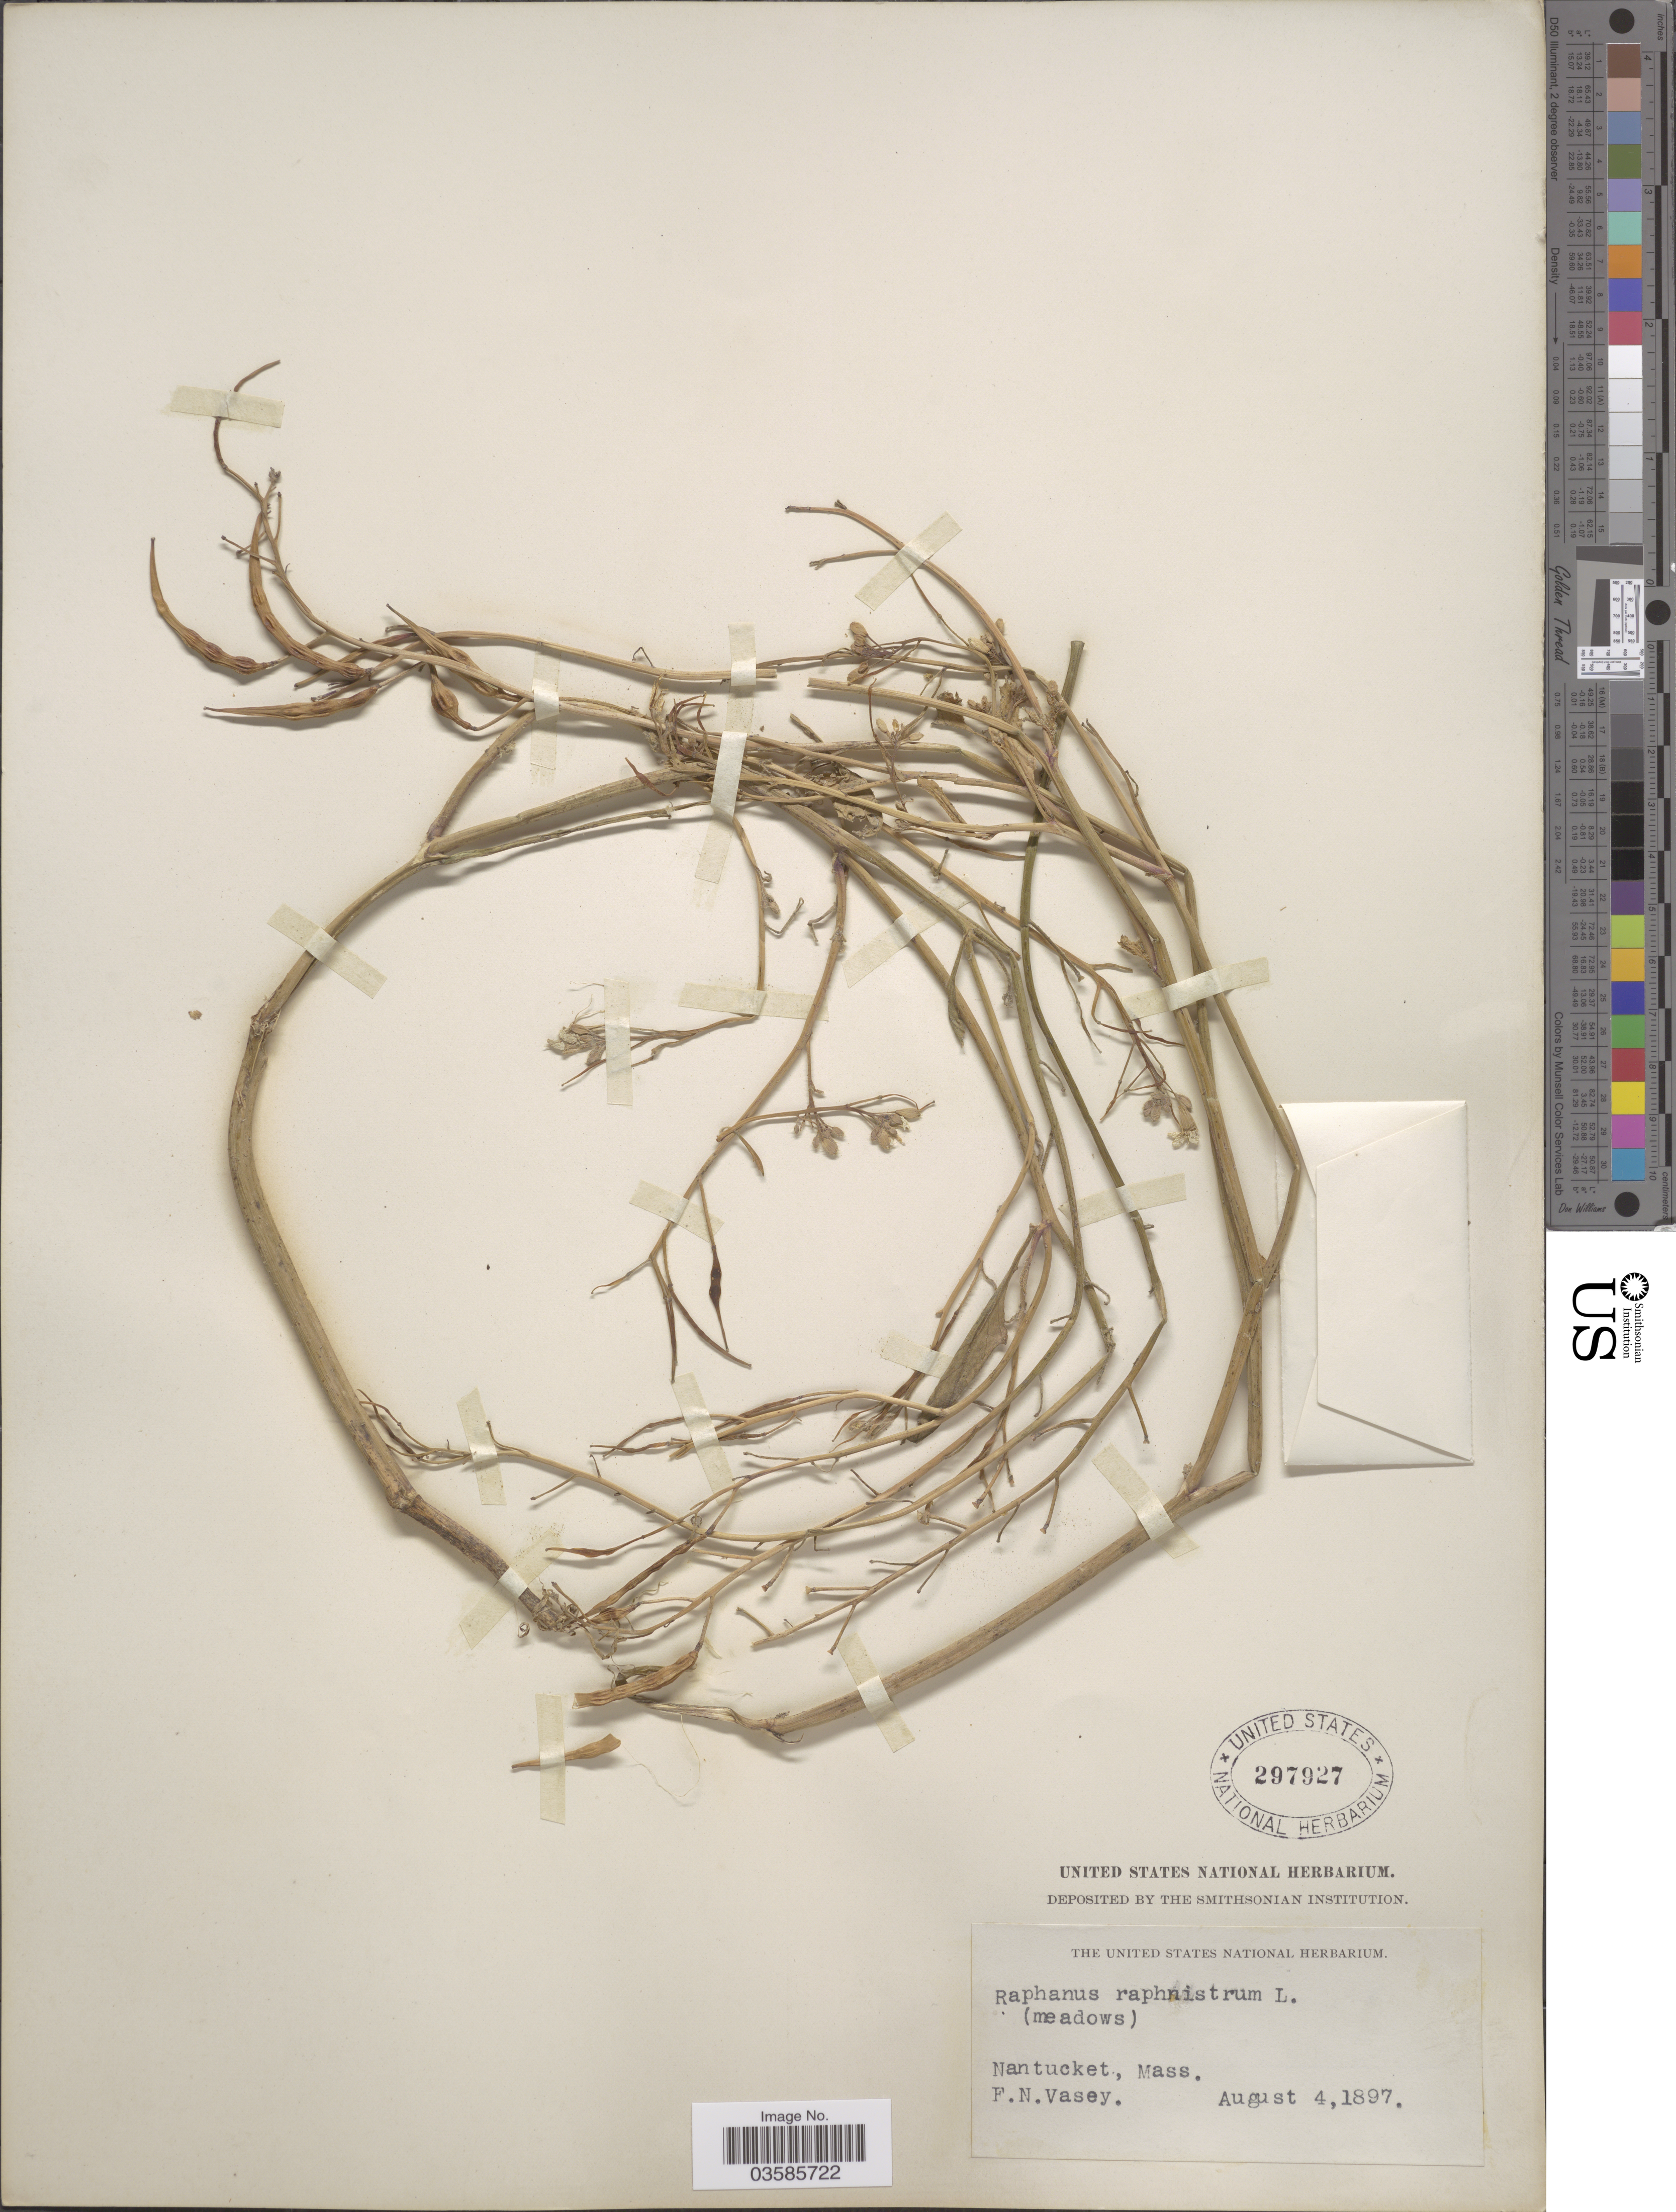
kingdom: Plantae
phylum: Tracheophyta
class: Magnoliopsida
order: Brassicales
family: Brassicaceae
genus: Raphanus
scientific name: Raphanus raphanistrum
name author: L.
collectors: F. N. Vasey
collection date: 1897-08-04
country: United States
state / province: Massachusetts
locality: Nantucket.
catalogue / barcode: US 297927